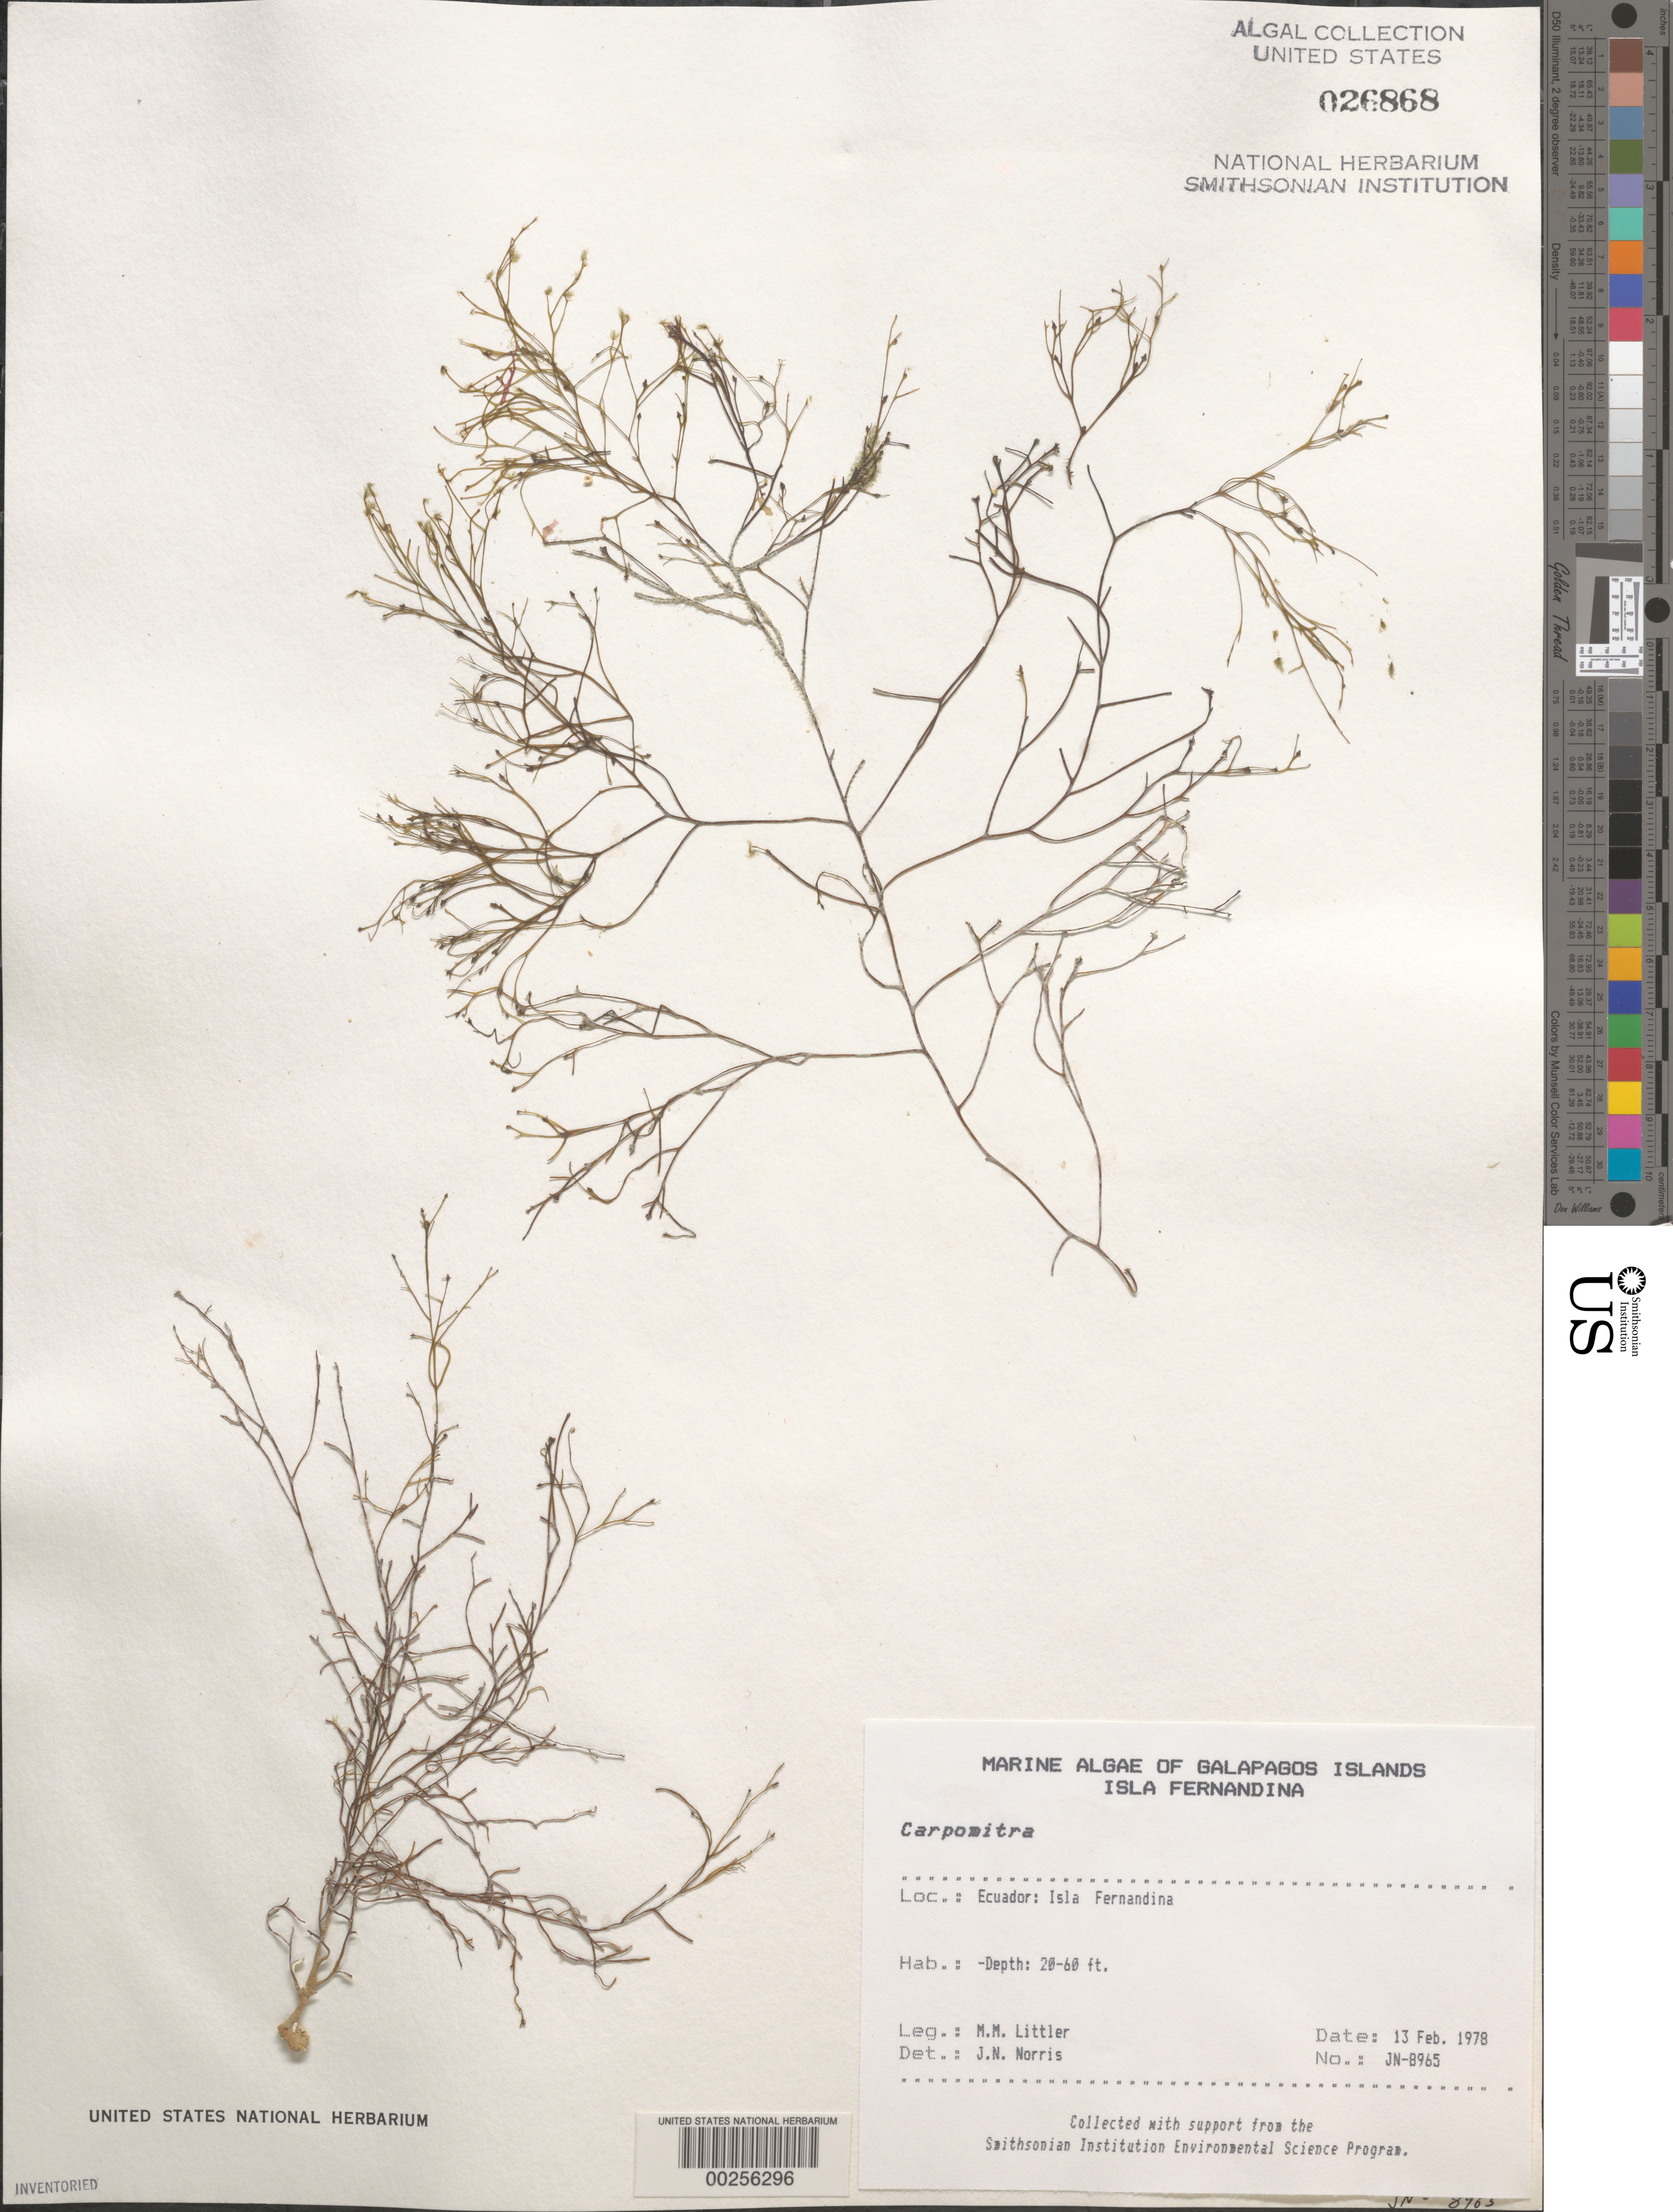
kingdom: Chromista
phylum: Ochrophyta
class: Phaeophyceae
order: Sporochnales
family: Sporochnaceae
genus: Carpomitra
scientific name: Carpomitra sp.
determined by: Norris, James N.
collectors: M. M. Littler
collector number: JN-8965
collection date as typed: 13 Feb 1978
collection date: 1978-02-13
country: Ecuador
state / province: Colón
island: Fernandina [Narborough]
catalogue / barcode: US 26868